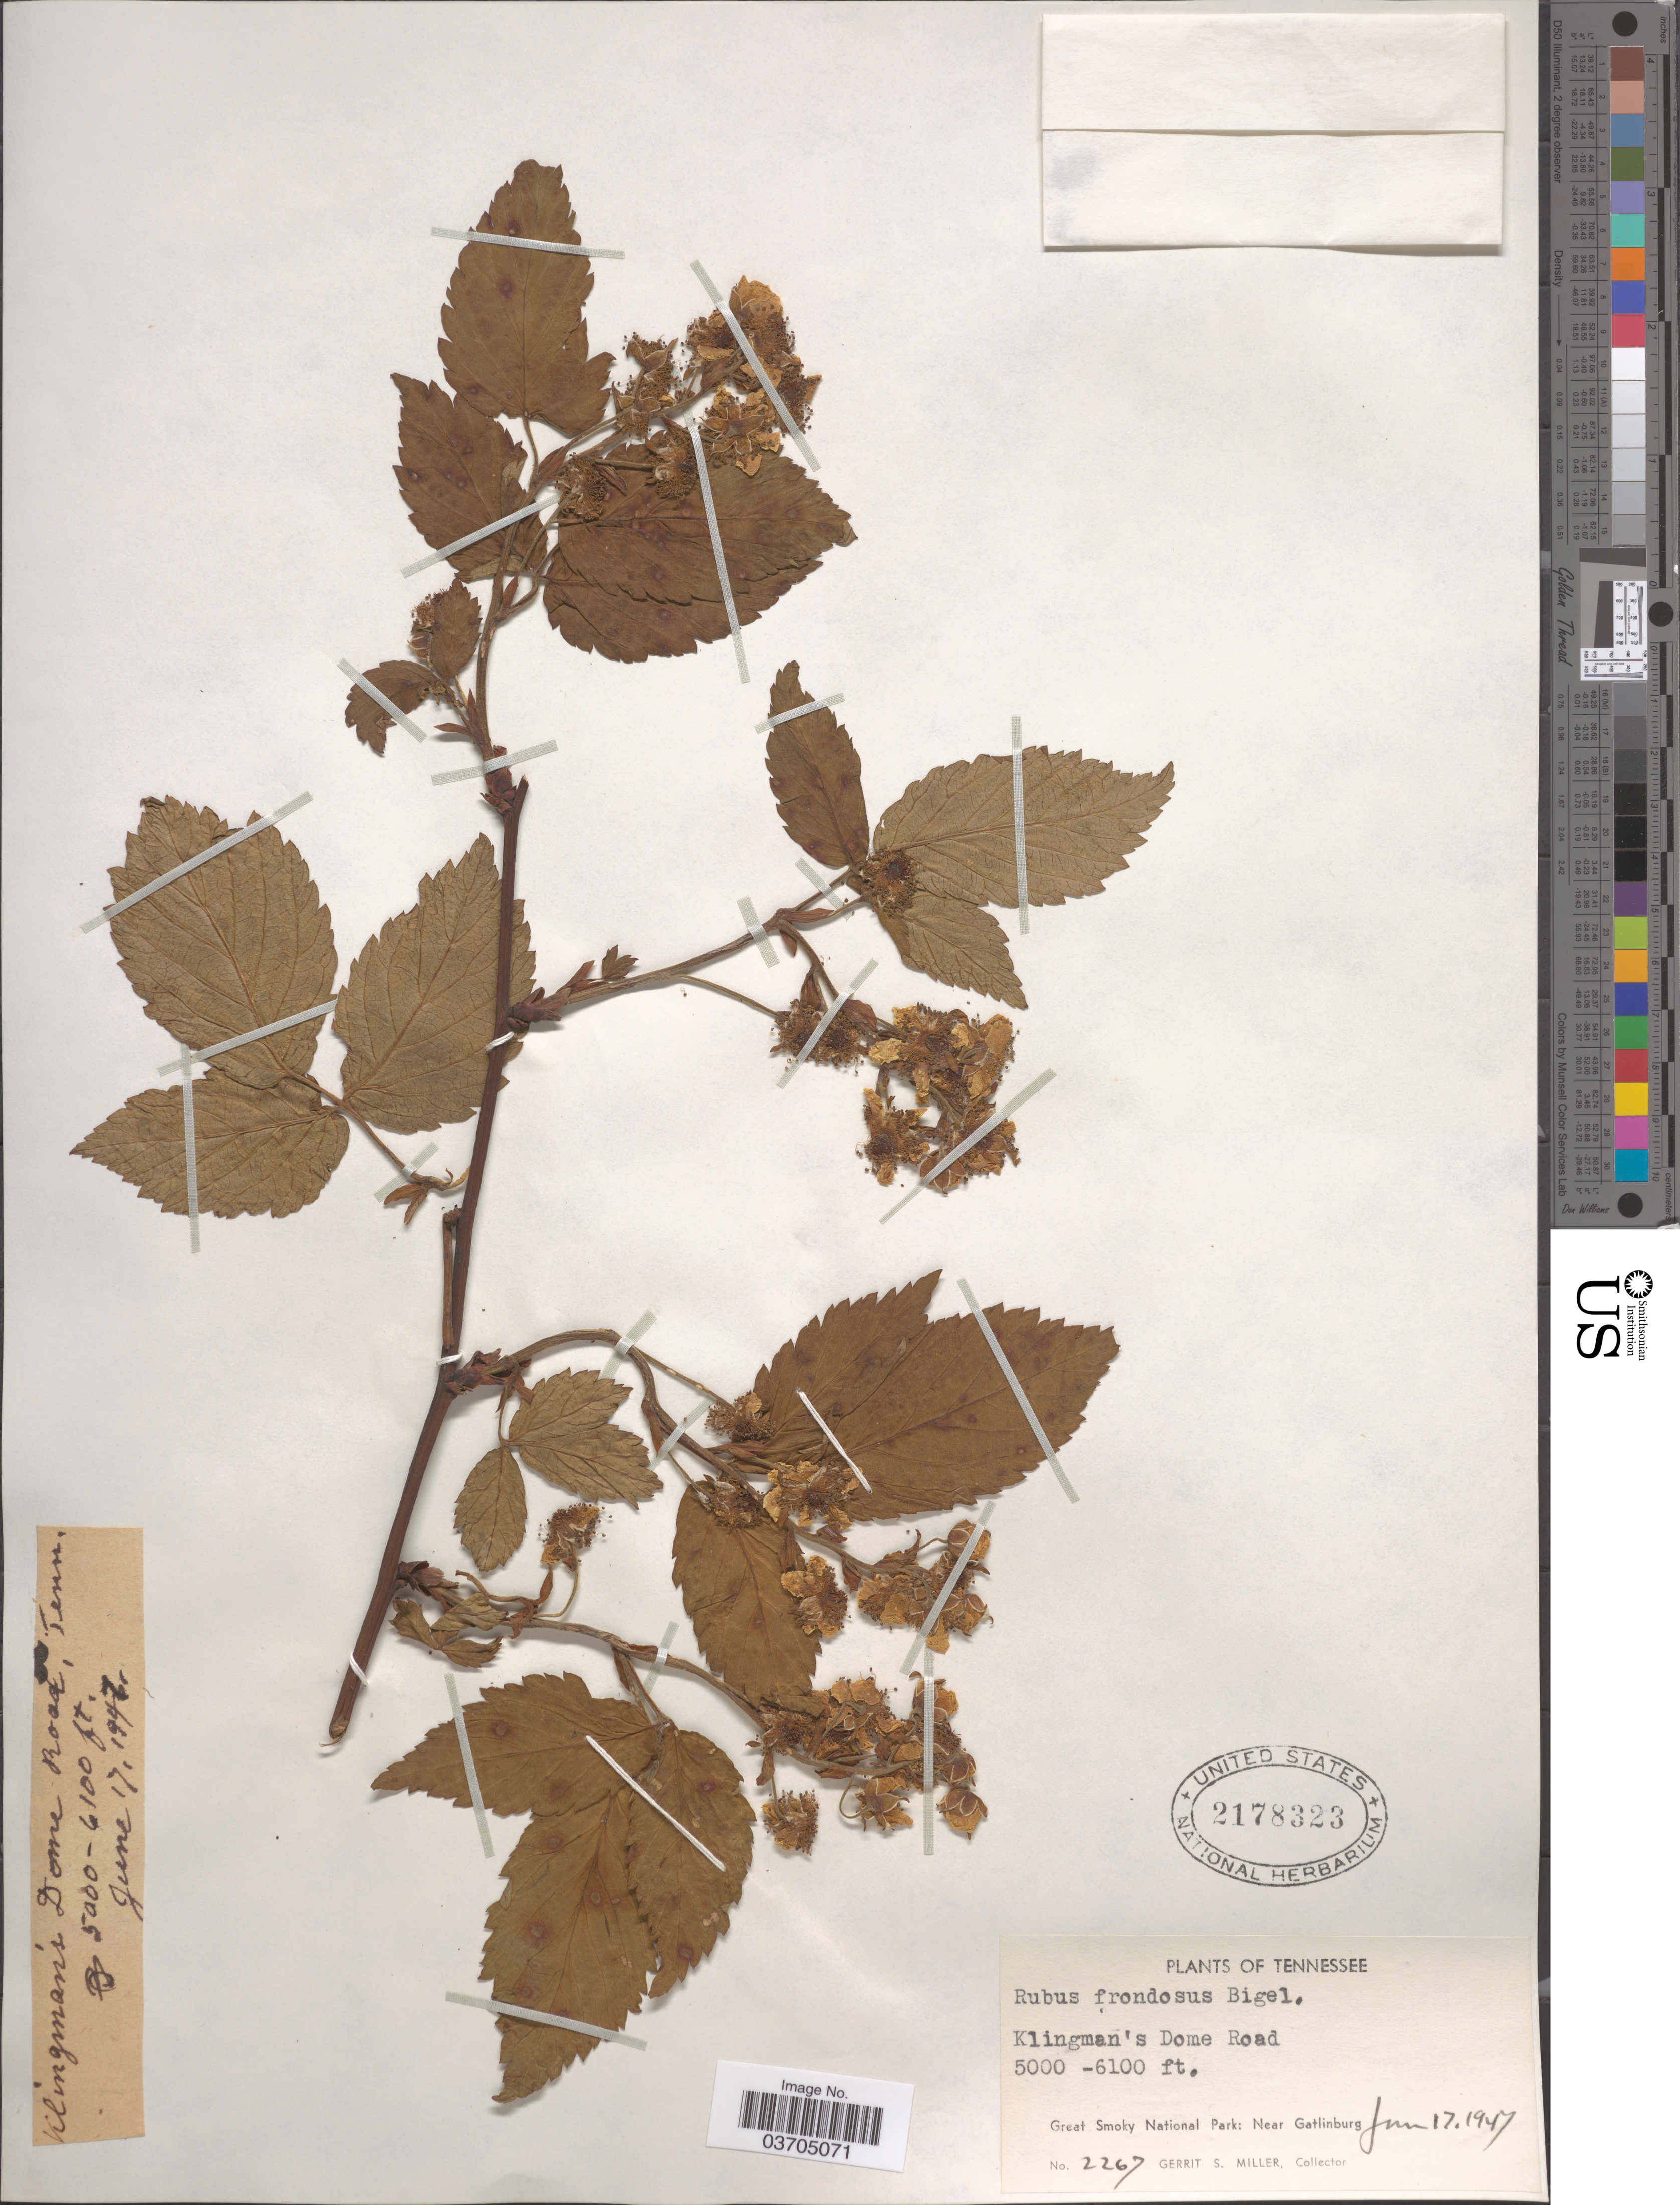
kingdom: Plantae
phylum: Tracheophyta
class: Magnoliopsida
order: Rosales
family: Rosaceae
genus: Rubus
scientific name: Rubus frondosus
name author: Bigelow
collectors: G. S. Miller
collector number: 2267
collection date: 1947-06-17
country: United States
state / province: Tennessee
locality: Klingman's Dome Road. Great Smoky National Park: Near Gatlinburg.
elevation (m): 1524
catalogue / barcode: US 2178323